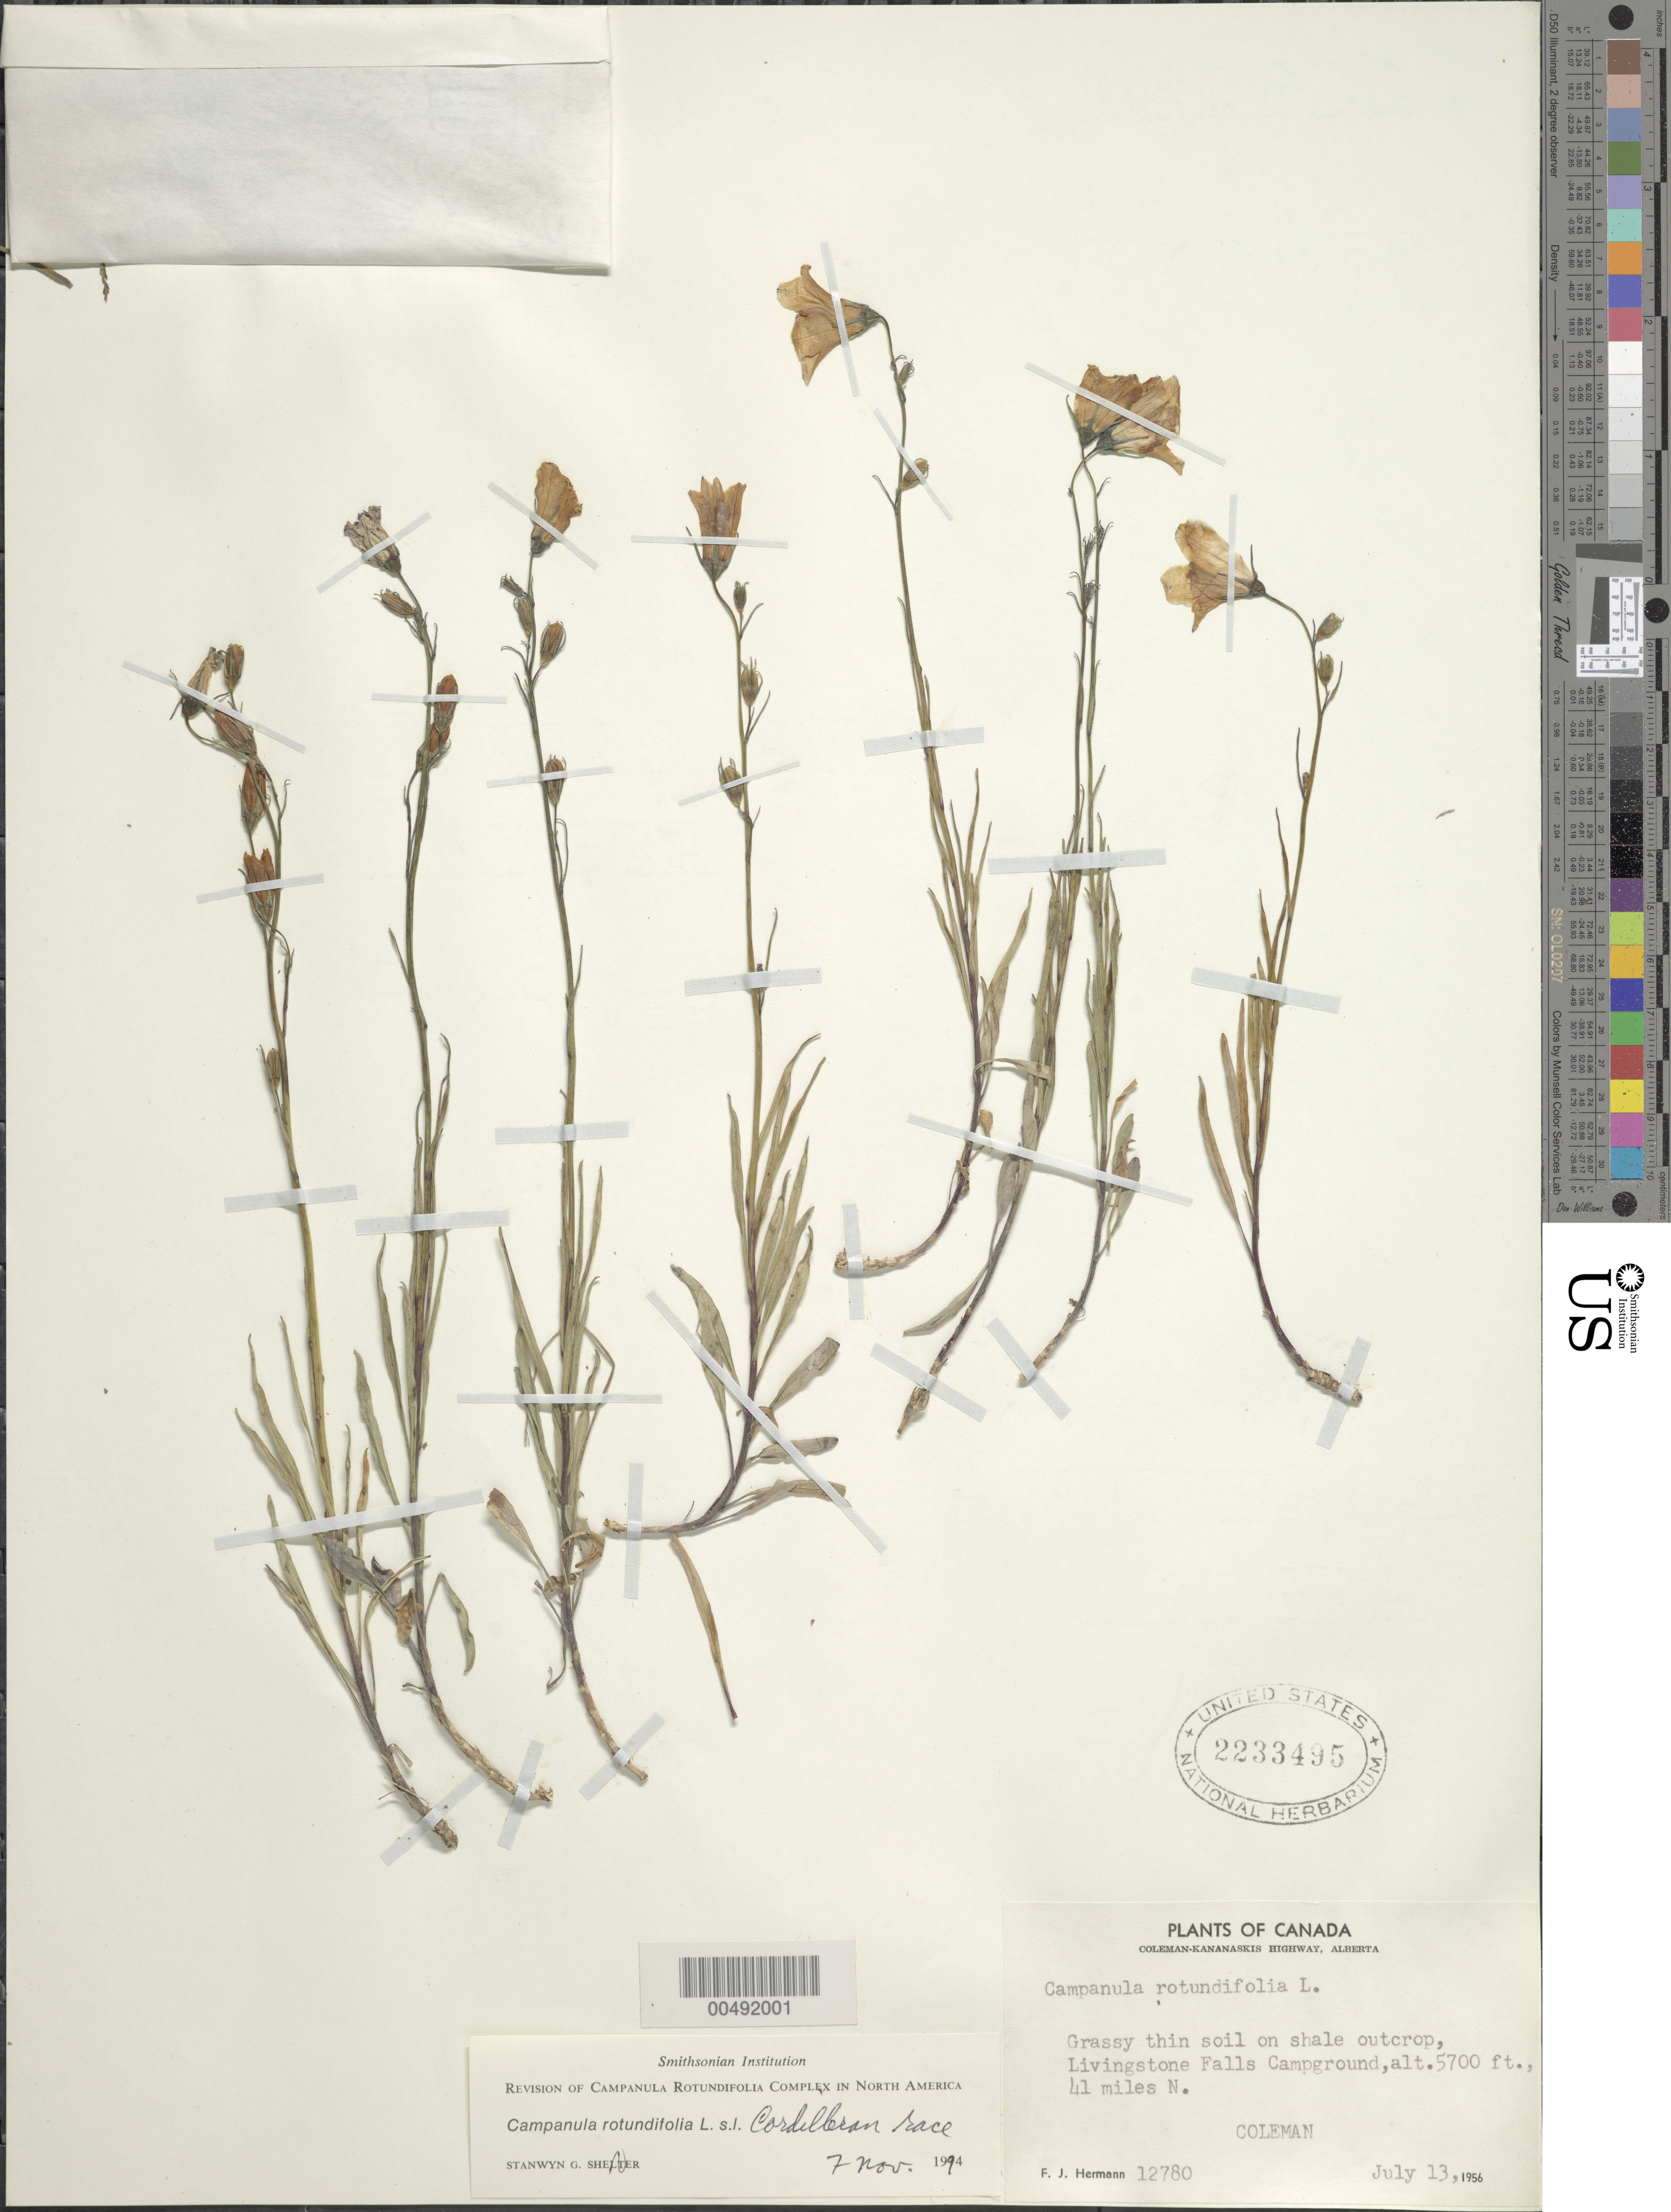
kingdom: Plantae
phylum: Tracheophyta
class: Magnoliopsida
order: Asterales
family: Campanulaceae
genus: Campanula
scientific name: Campanula rotundifolia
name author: L.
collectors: F. J. Hermann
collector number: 12780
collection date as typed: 13 Jul 1956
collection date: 1956-07-13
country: Canada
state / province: Alberta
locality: Coleman-Kananaskis Highway, 41 mi. N of Coleman, Livingstone Falls Campground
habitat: grassy thin soil on shale outcrop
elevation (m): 1737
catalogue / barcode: US 2233495